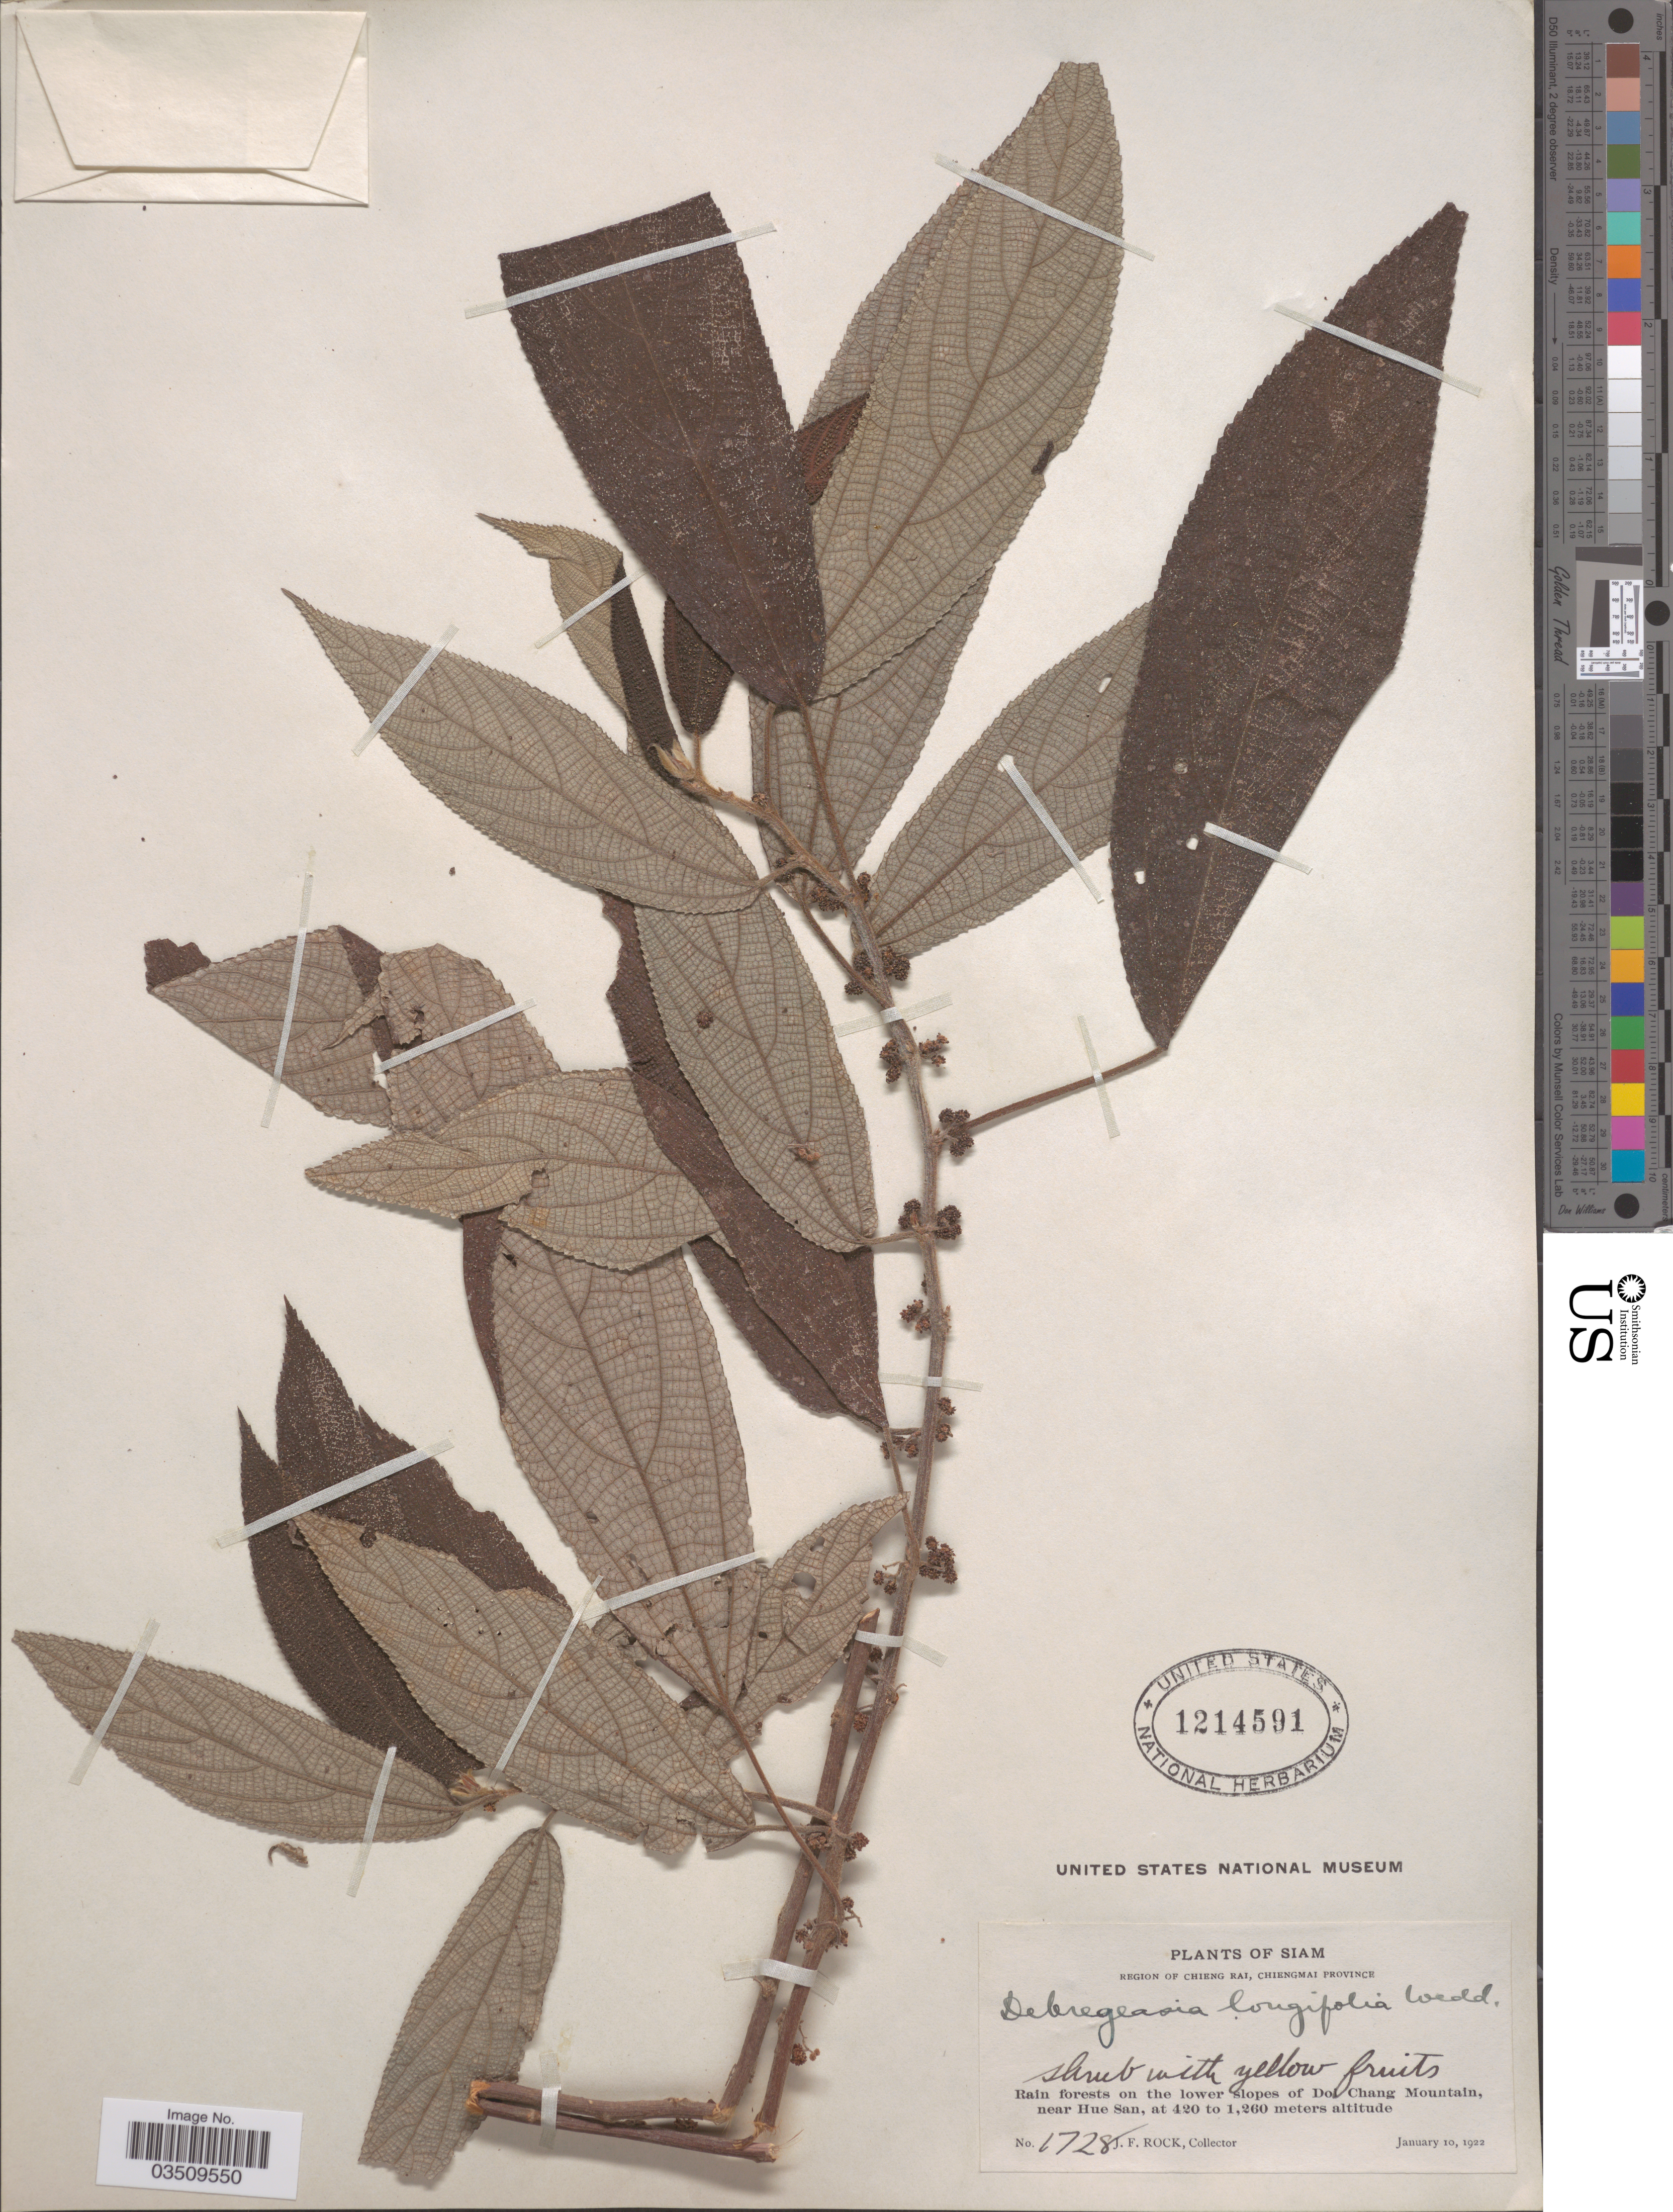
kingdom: Plantae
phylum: Tracheophyta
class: Magnoliopsida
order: Rosales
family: Urticaceae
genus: Debregeasia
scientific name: Debregeasia longifolia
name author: (Burm. f.) Wedd.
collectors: J. Rock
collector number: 1728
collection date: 1922-01-10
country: Thailand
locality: Siam. Region of Chieng Rai, Chiengmai Province. Rain forests on the lower slopes of Doi Chang Mountain, near Hue San.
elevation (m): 420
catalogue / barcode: US 1214591